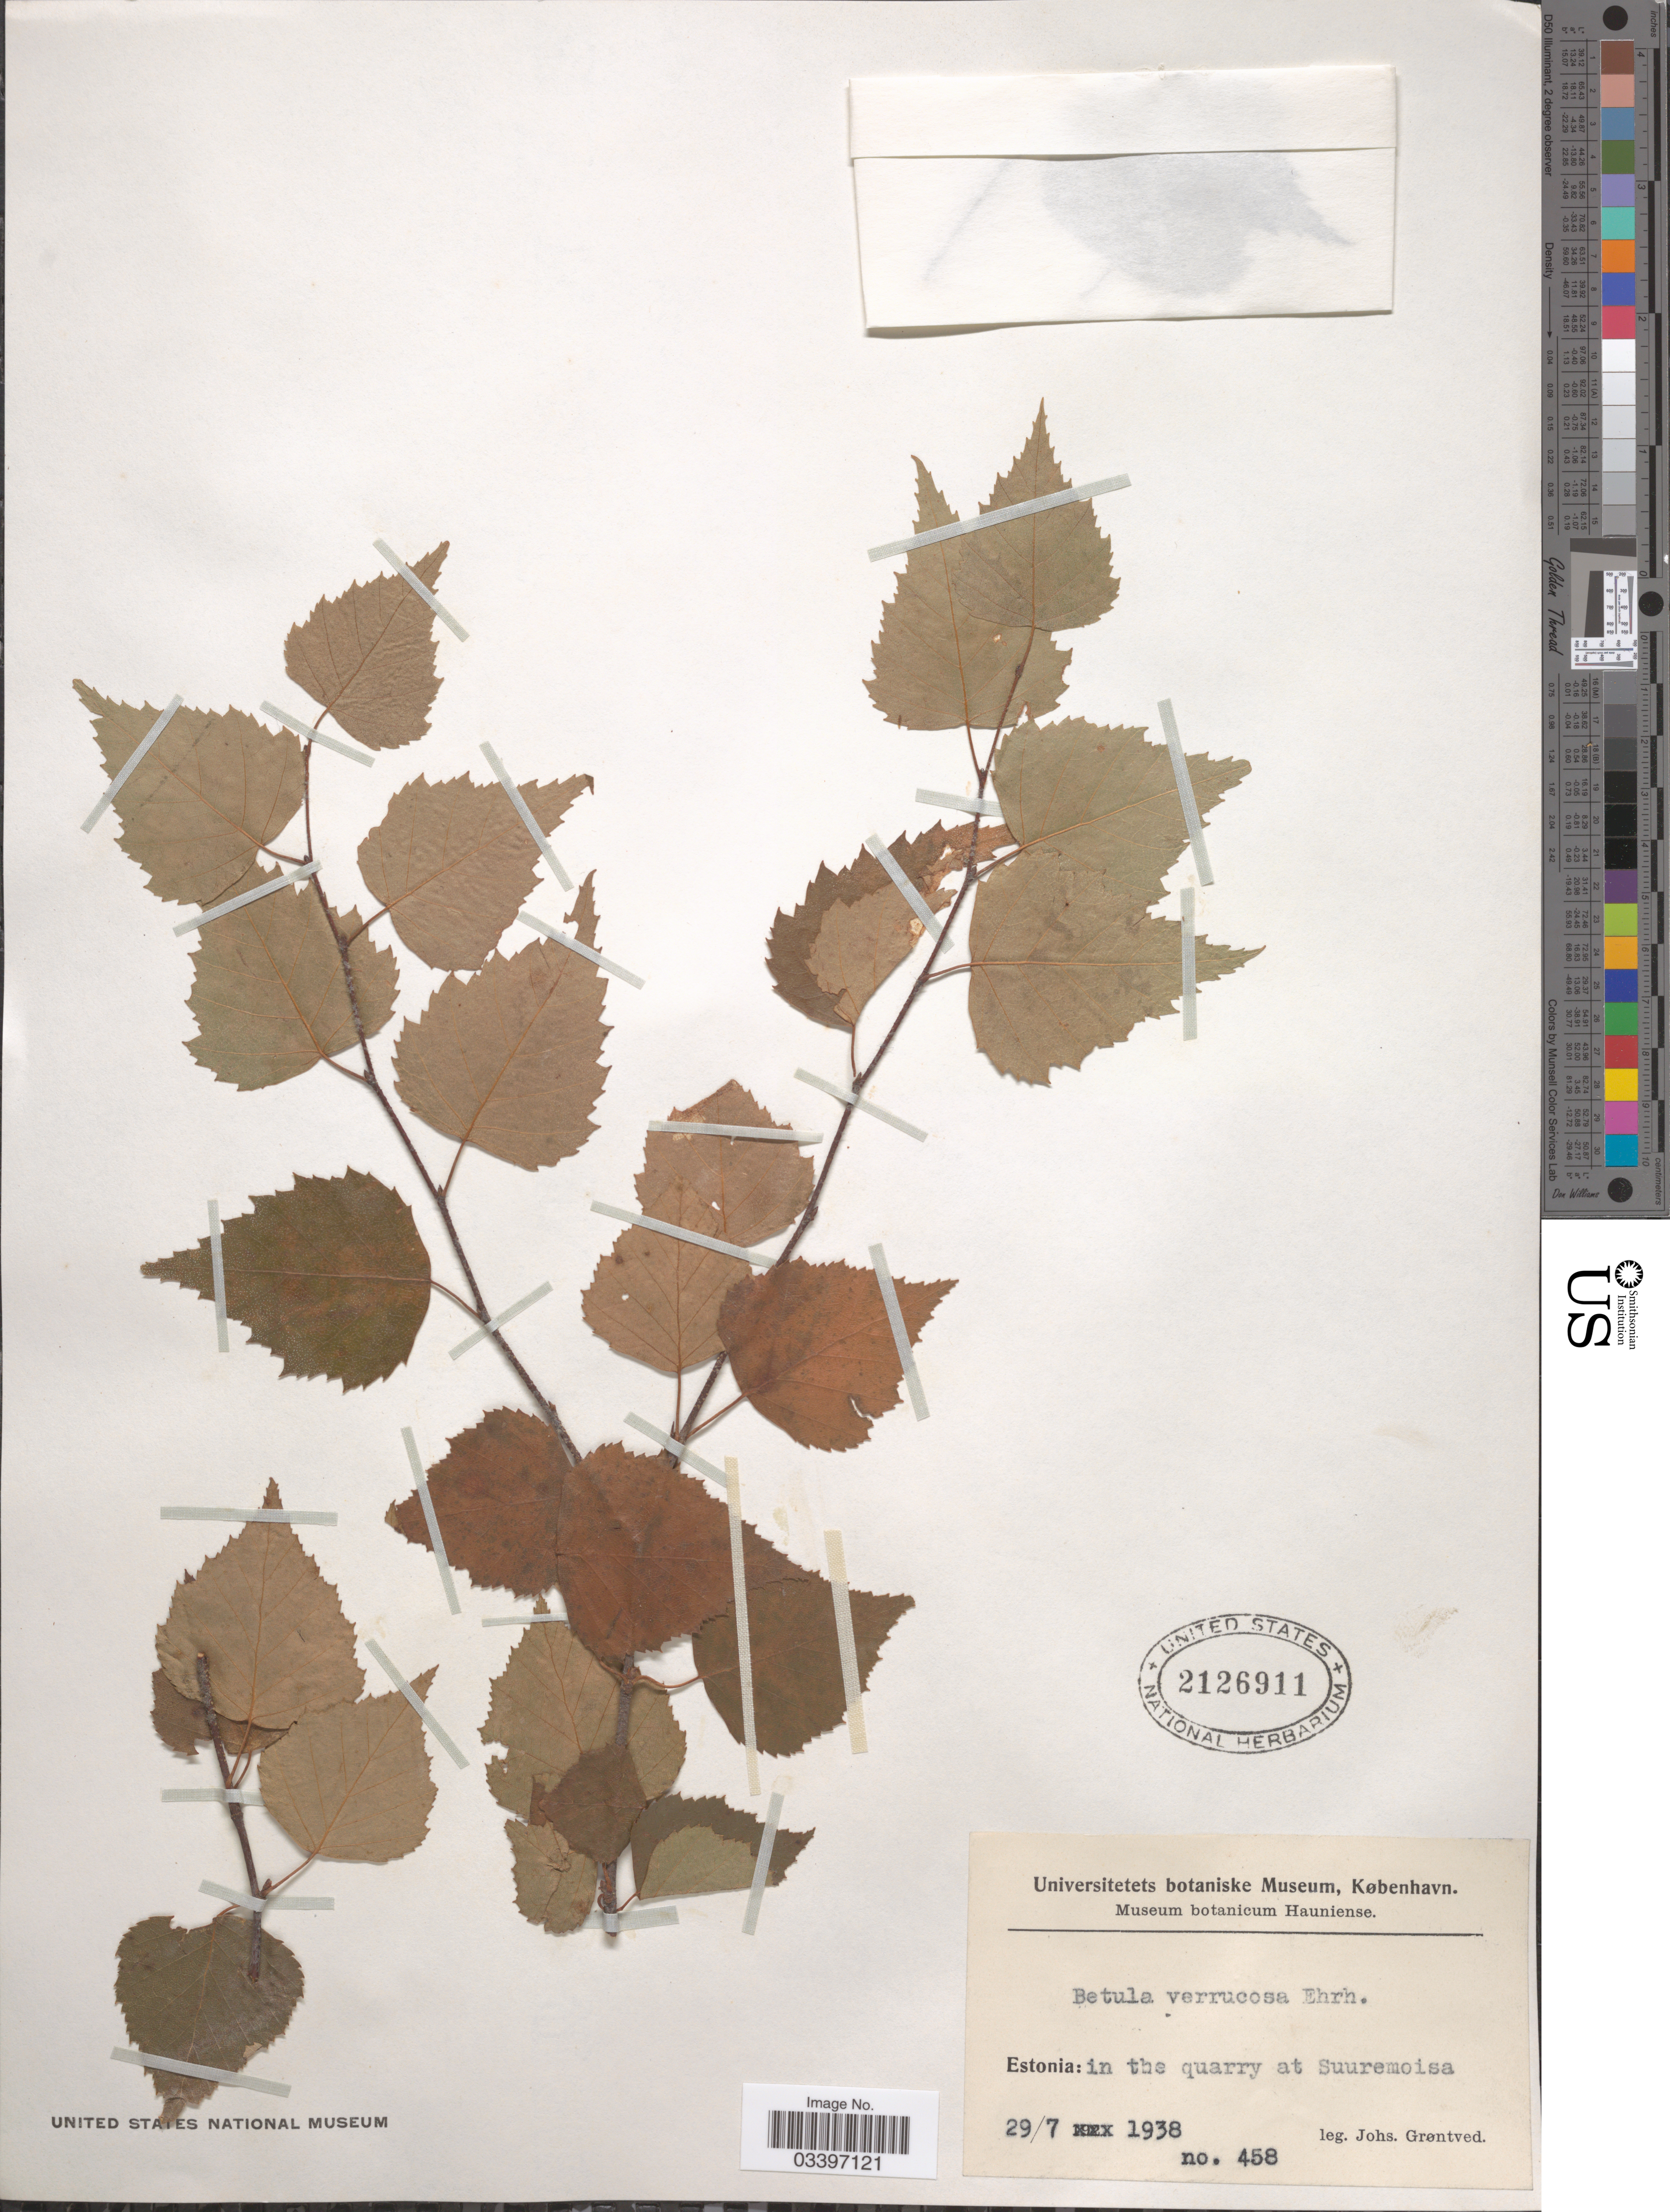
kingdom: Plantae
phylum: Tracheophyta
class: Magnoliopsida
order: Fagales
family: Betulaceae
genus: Betula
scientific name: Betula verrucosa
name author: Ehrh.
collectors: J. Grøntved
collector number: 458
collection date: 1938-07-27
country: Estonia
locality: In the quarry at Suuremoisa.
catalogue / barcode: US 2126911